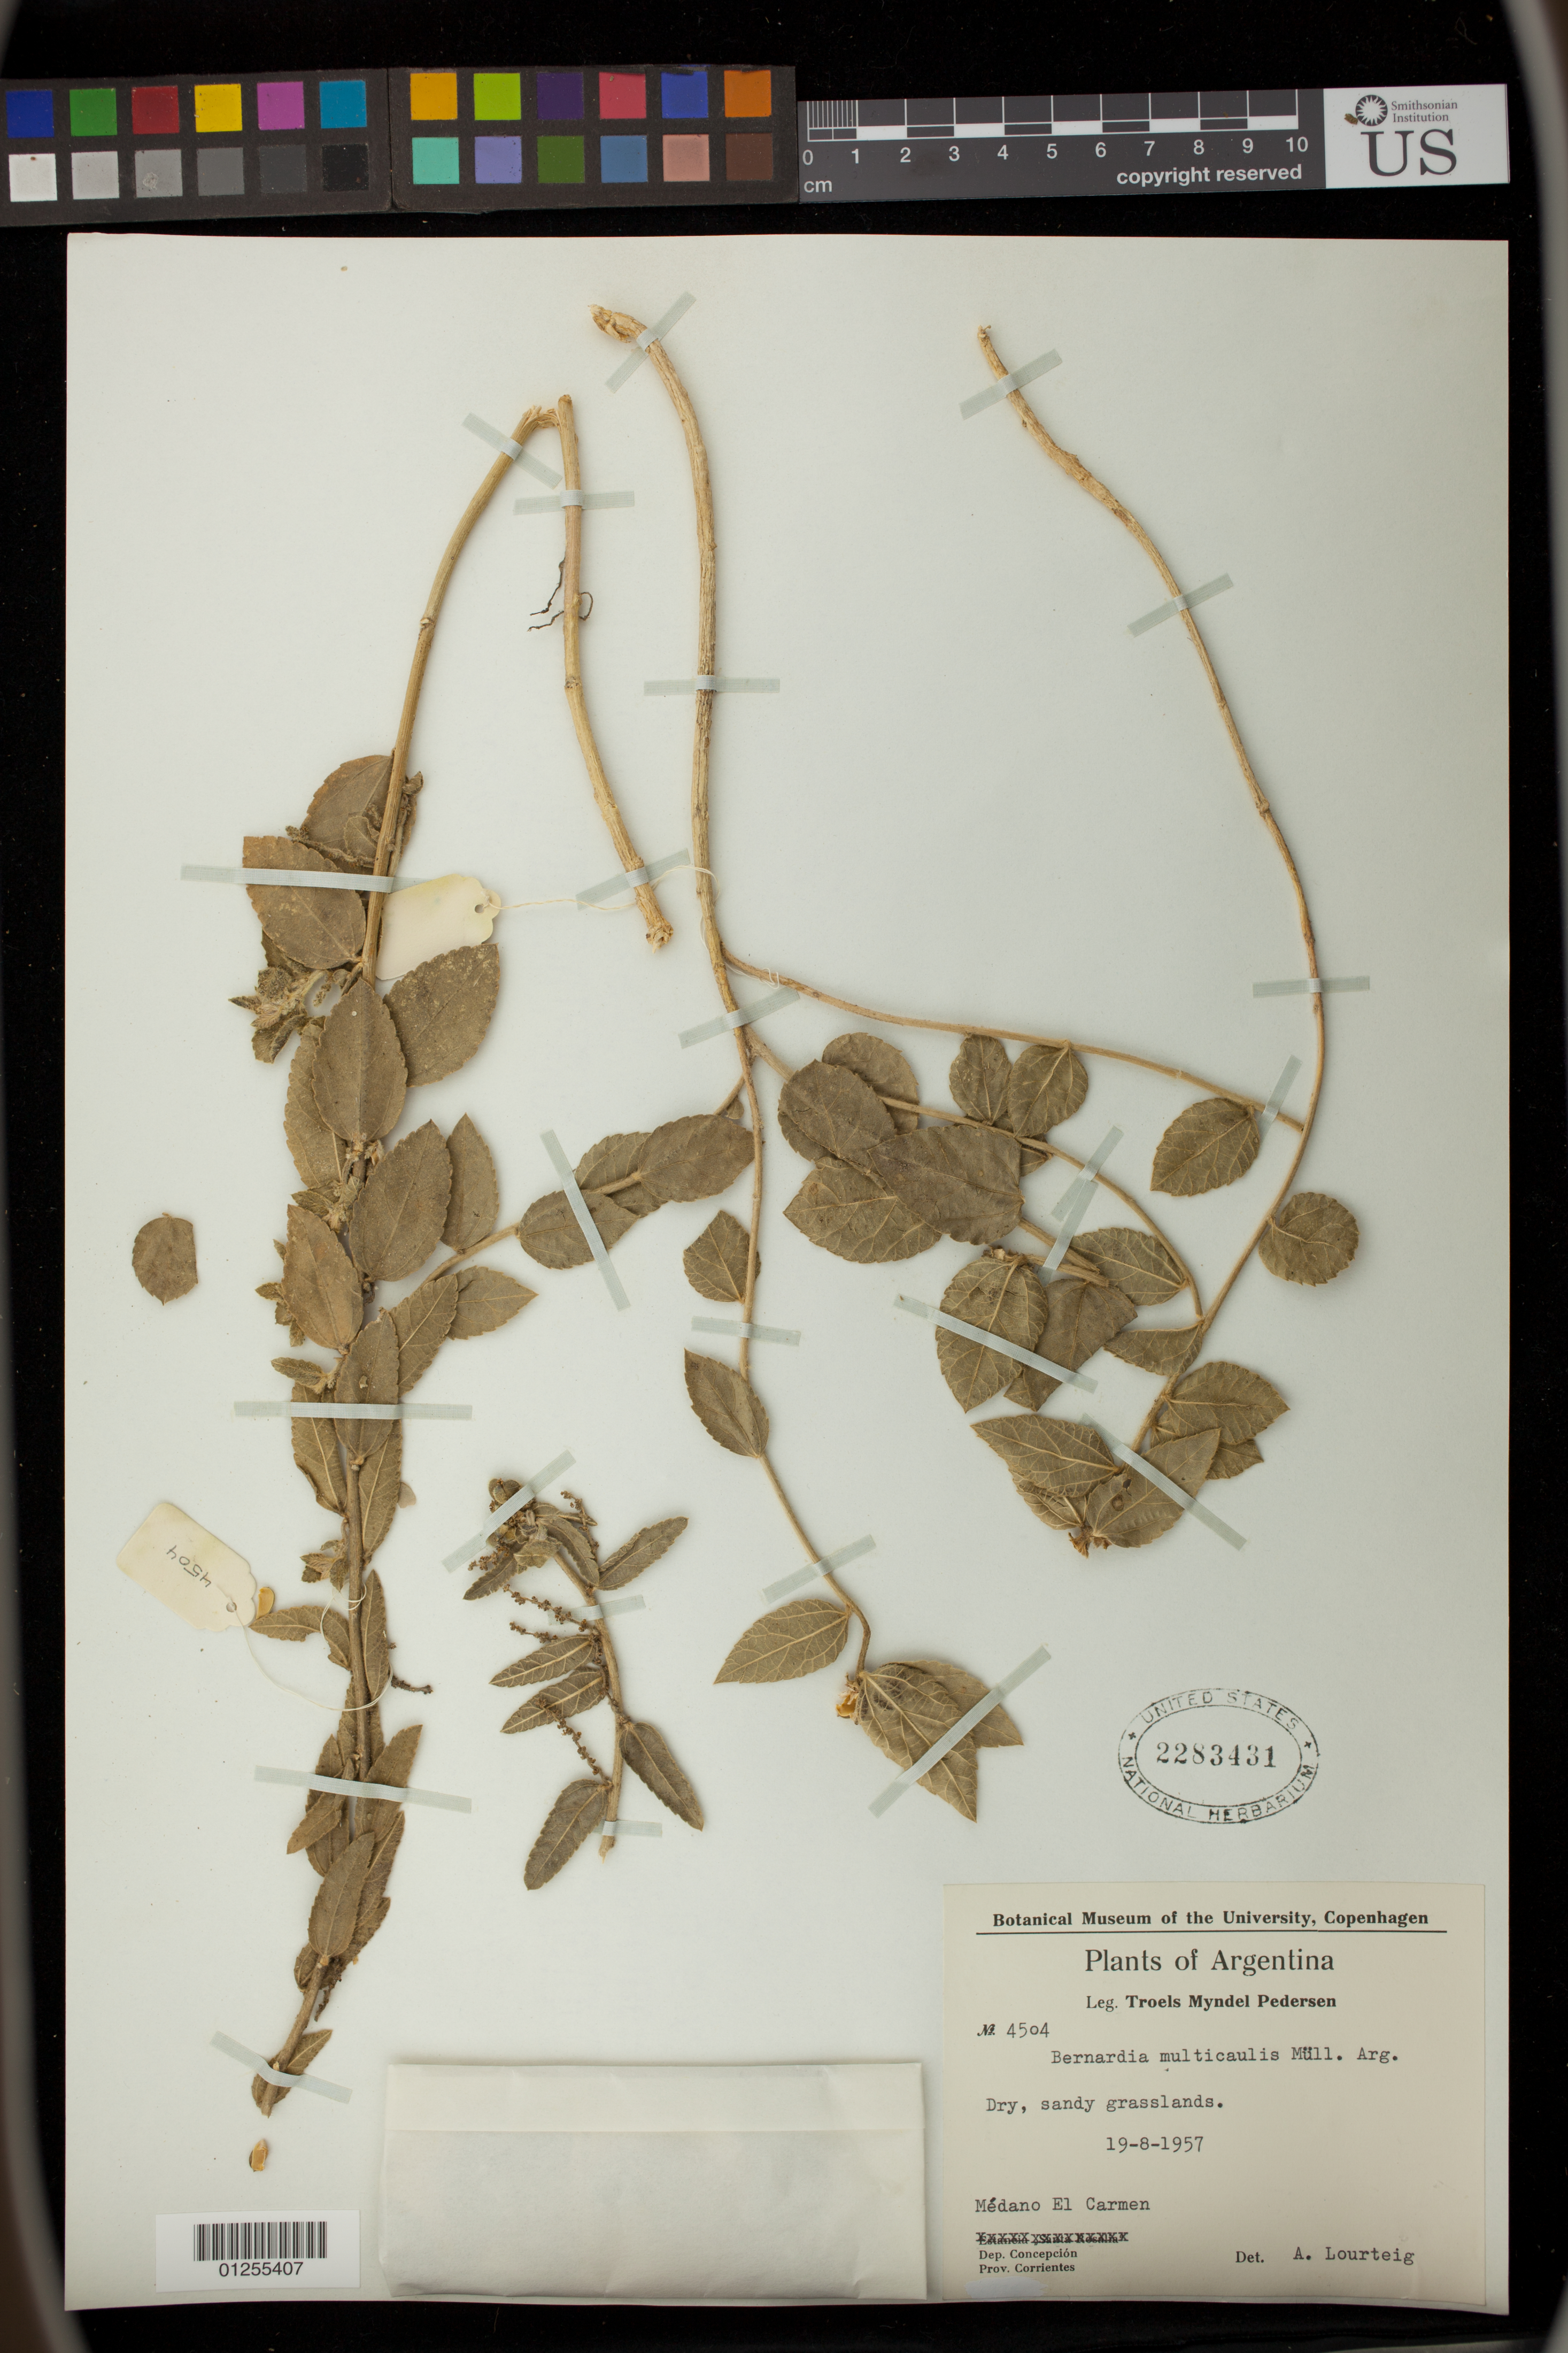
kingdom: Plantae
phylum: Tracheophyta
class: Magnoliopsida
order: Malpighiales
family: Euphorbiaceae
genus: Bernardia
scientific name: Bernardia multicaulis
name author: Müll. Arg.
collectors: T. M. Pedersen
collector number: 4504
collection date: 1957-08-19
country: Argentina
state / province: Corrientes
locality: Medano El Carmen.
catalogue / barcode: US 2283431